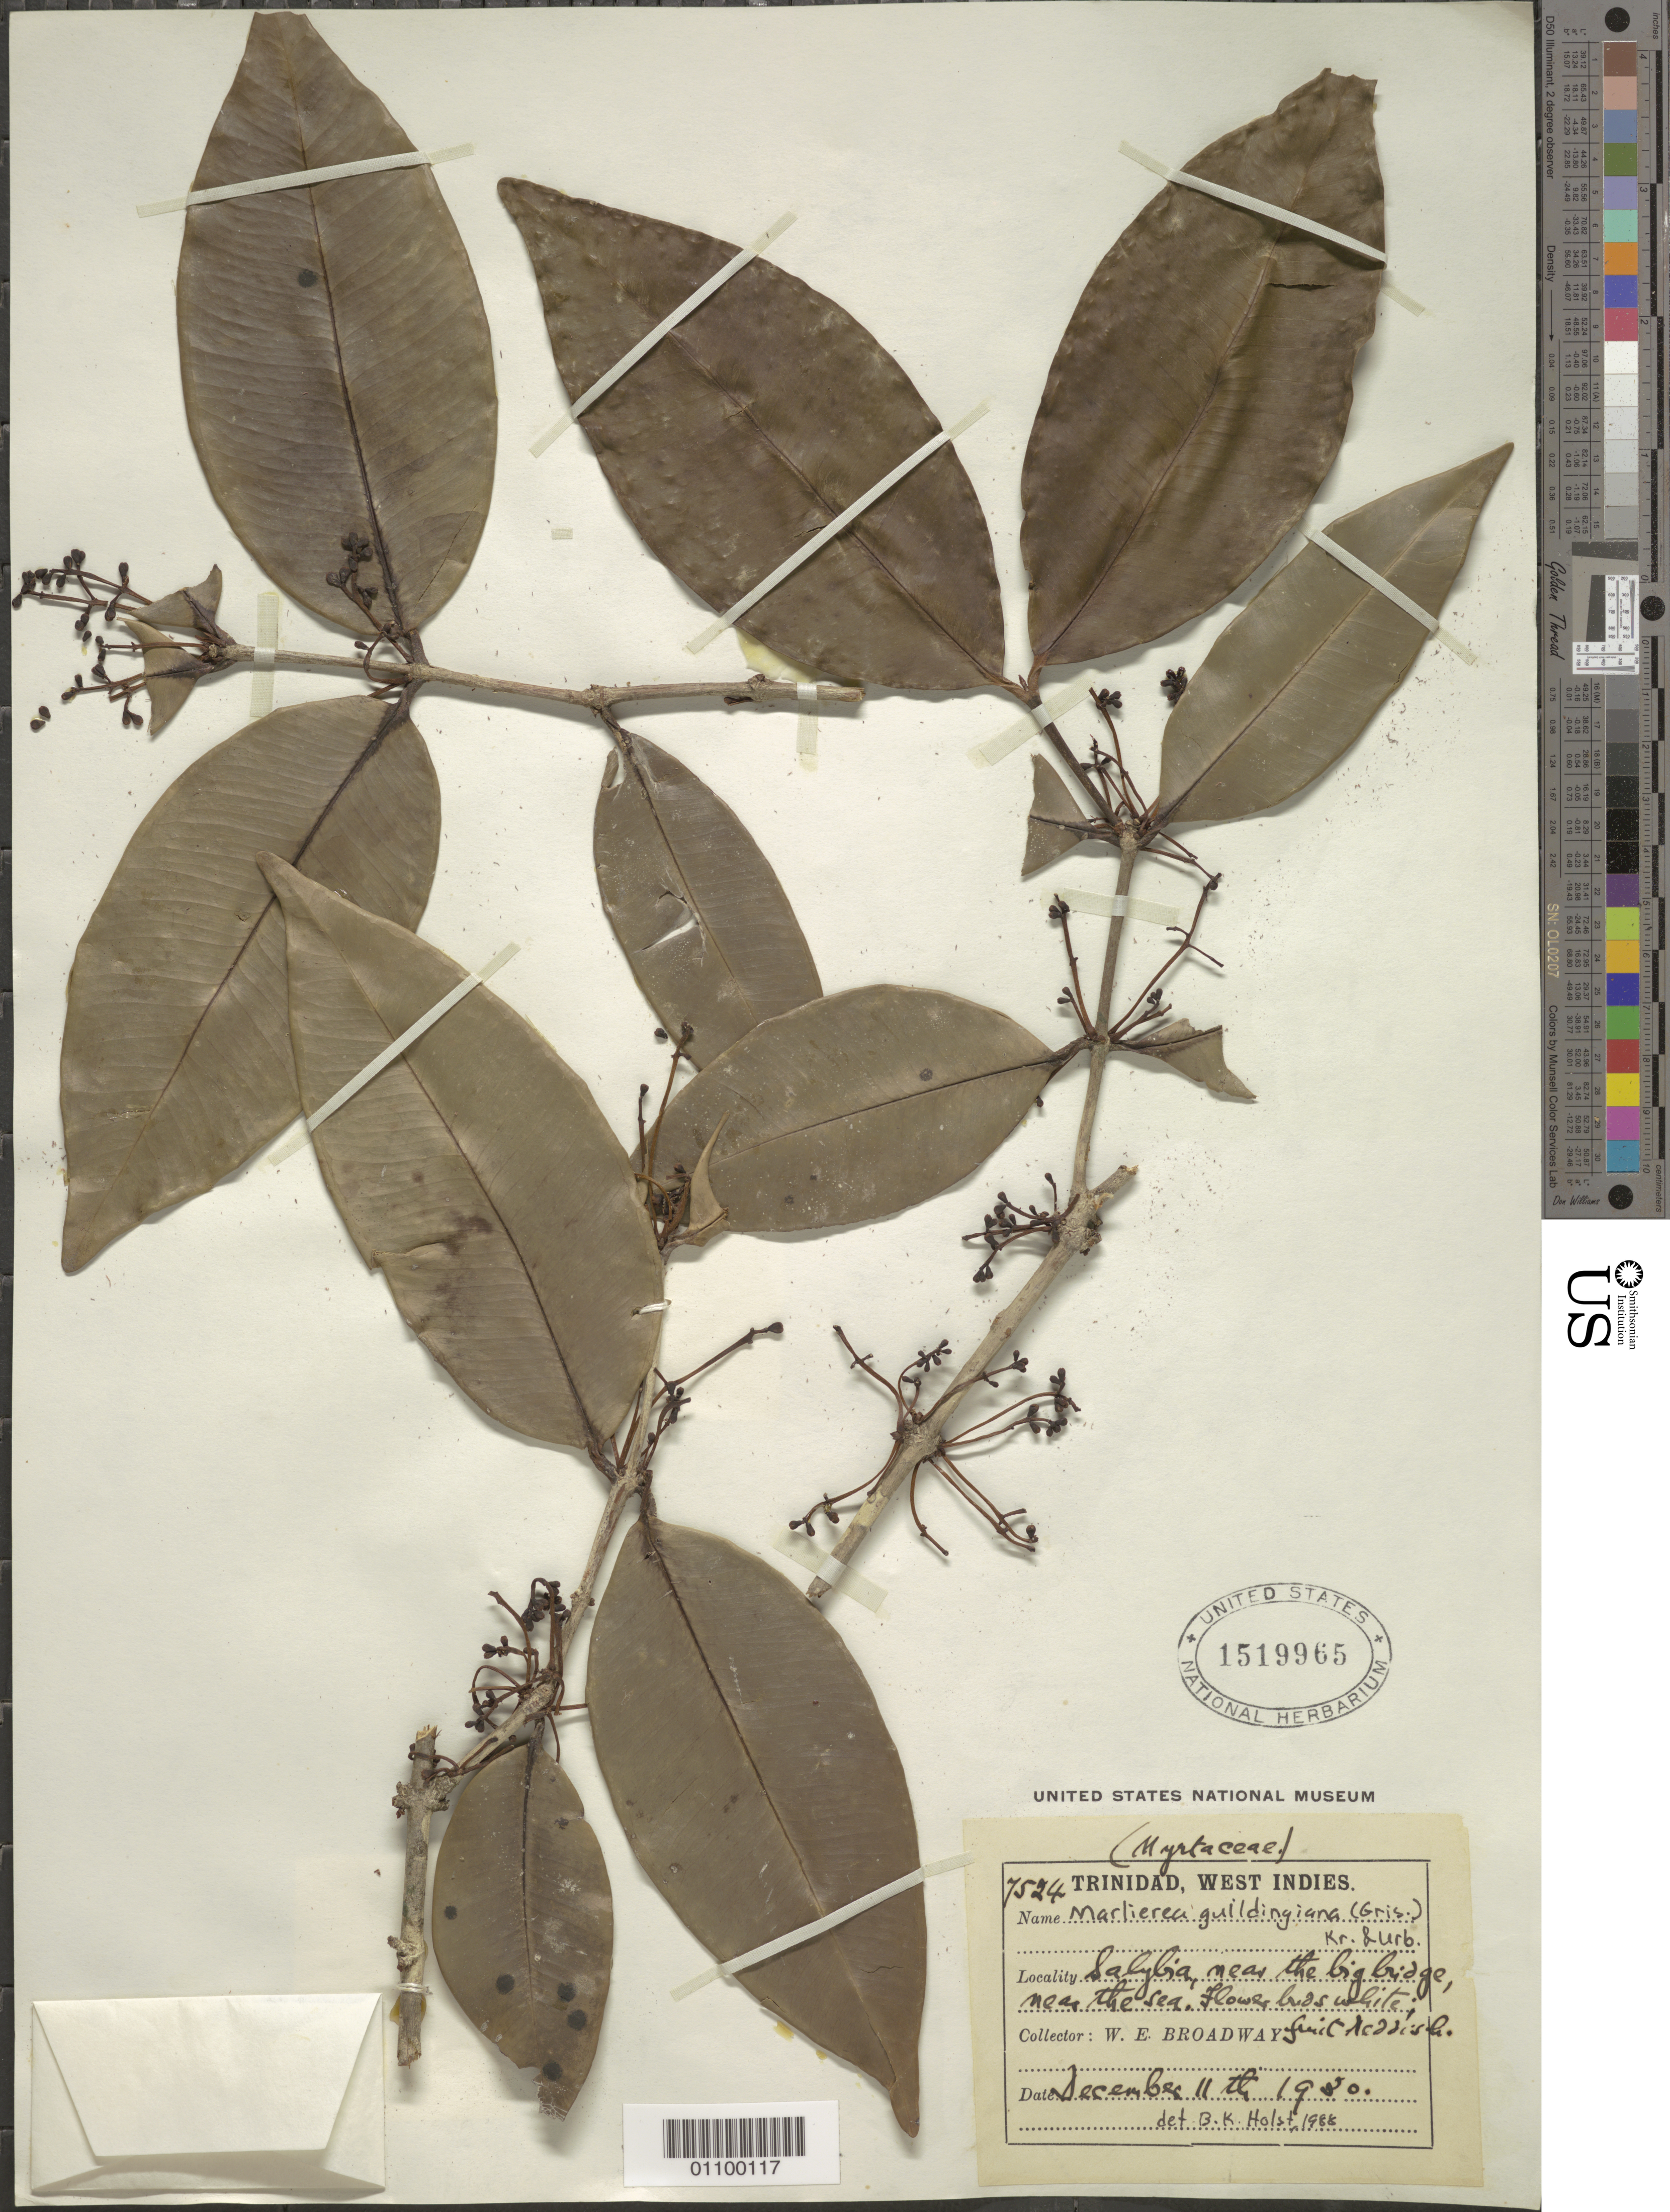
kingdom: Plantae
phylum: Tracheophyta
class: Magnoliopsida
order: Myrtales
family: Myrtaceae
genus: Myrcia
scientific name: Myrcia guildingiana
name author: (Griseb.) E. Lucas & C.E. Wilson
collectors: W. E. Broadway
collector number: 7524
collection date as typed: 11 Dec 1880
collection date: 1880-12-11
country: Trinidad and Tobago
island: Trinidad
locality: Salybria, near the big bridge, near the sea. Flower has white fruit reddish.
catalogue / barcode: US 1519965